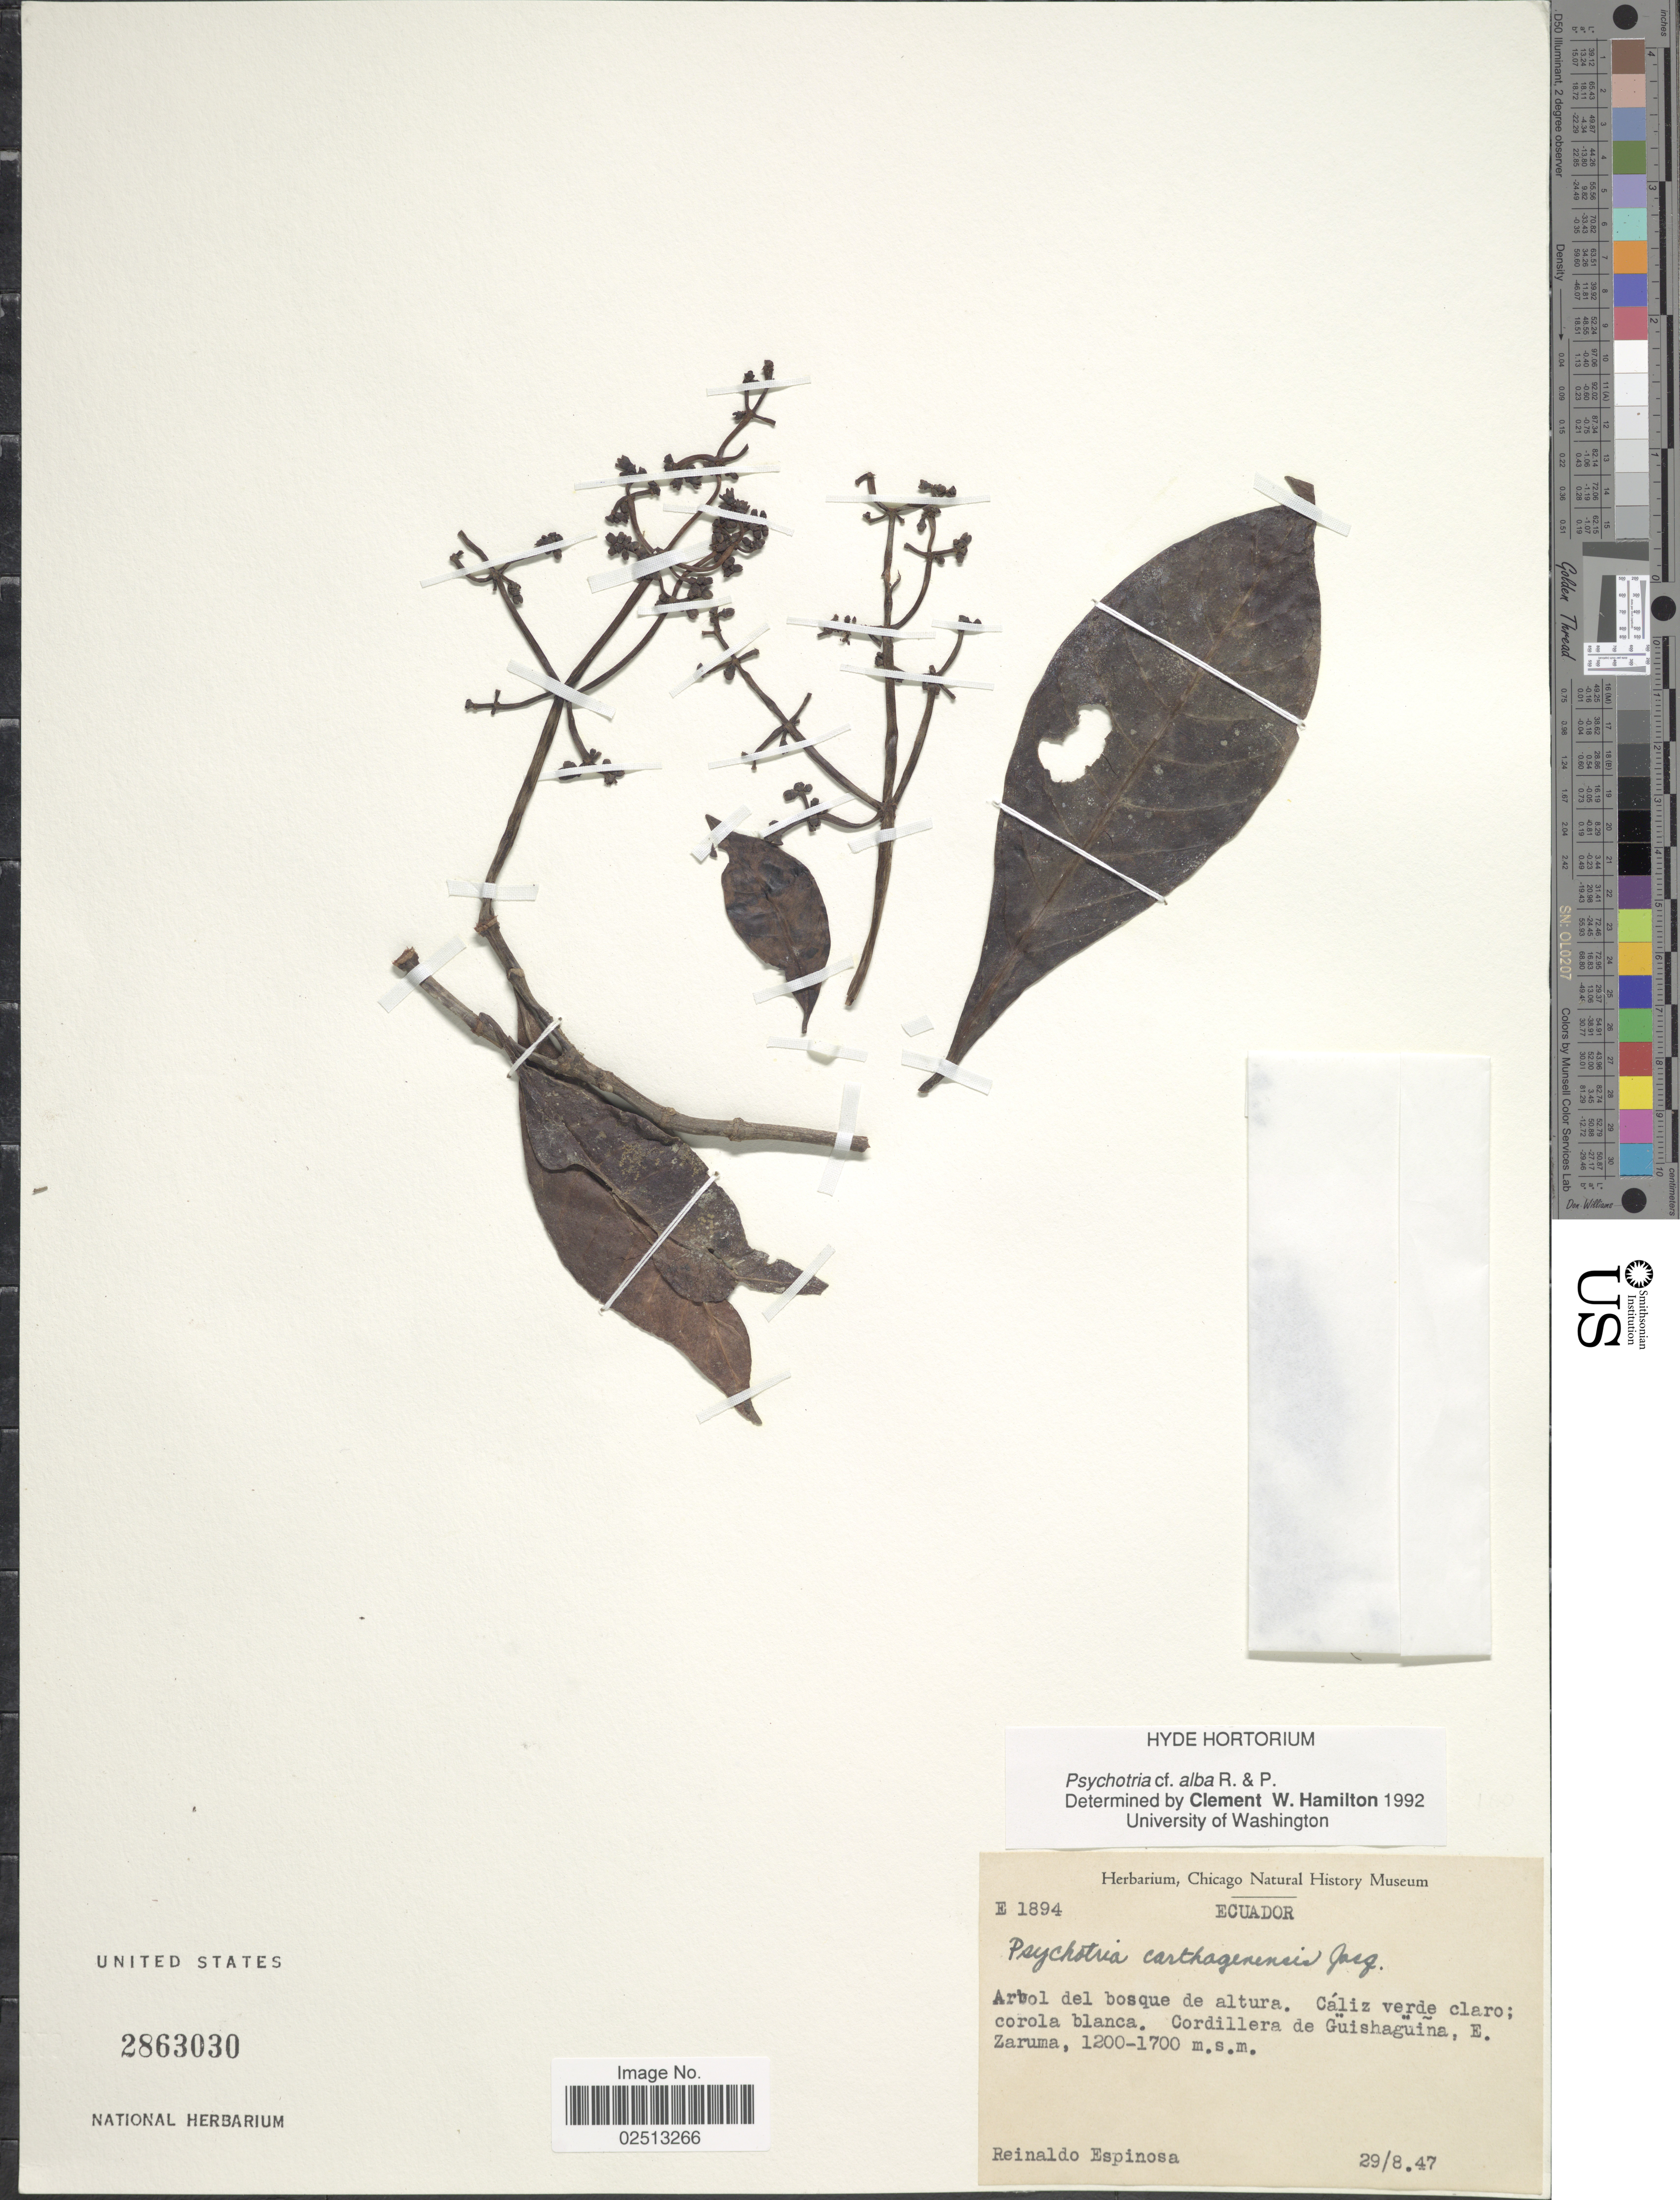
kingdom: Plantae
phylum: Tracheophyta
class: Magnoliopsida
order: Gentianales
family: Rubiaceae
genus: Psychotria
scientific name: Psychotria alba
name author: Ruiz & Pav.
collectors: R. Espinosa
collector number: E1894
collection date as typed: Transcribed d/m/y: 29/8/47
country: Ecuador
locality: Ecuador. Caliz verde claro; corola blanca. Cordillera de Guishaguina, E. Zaruma.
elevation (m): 1200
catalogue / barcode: US 2863030